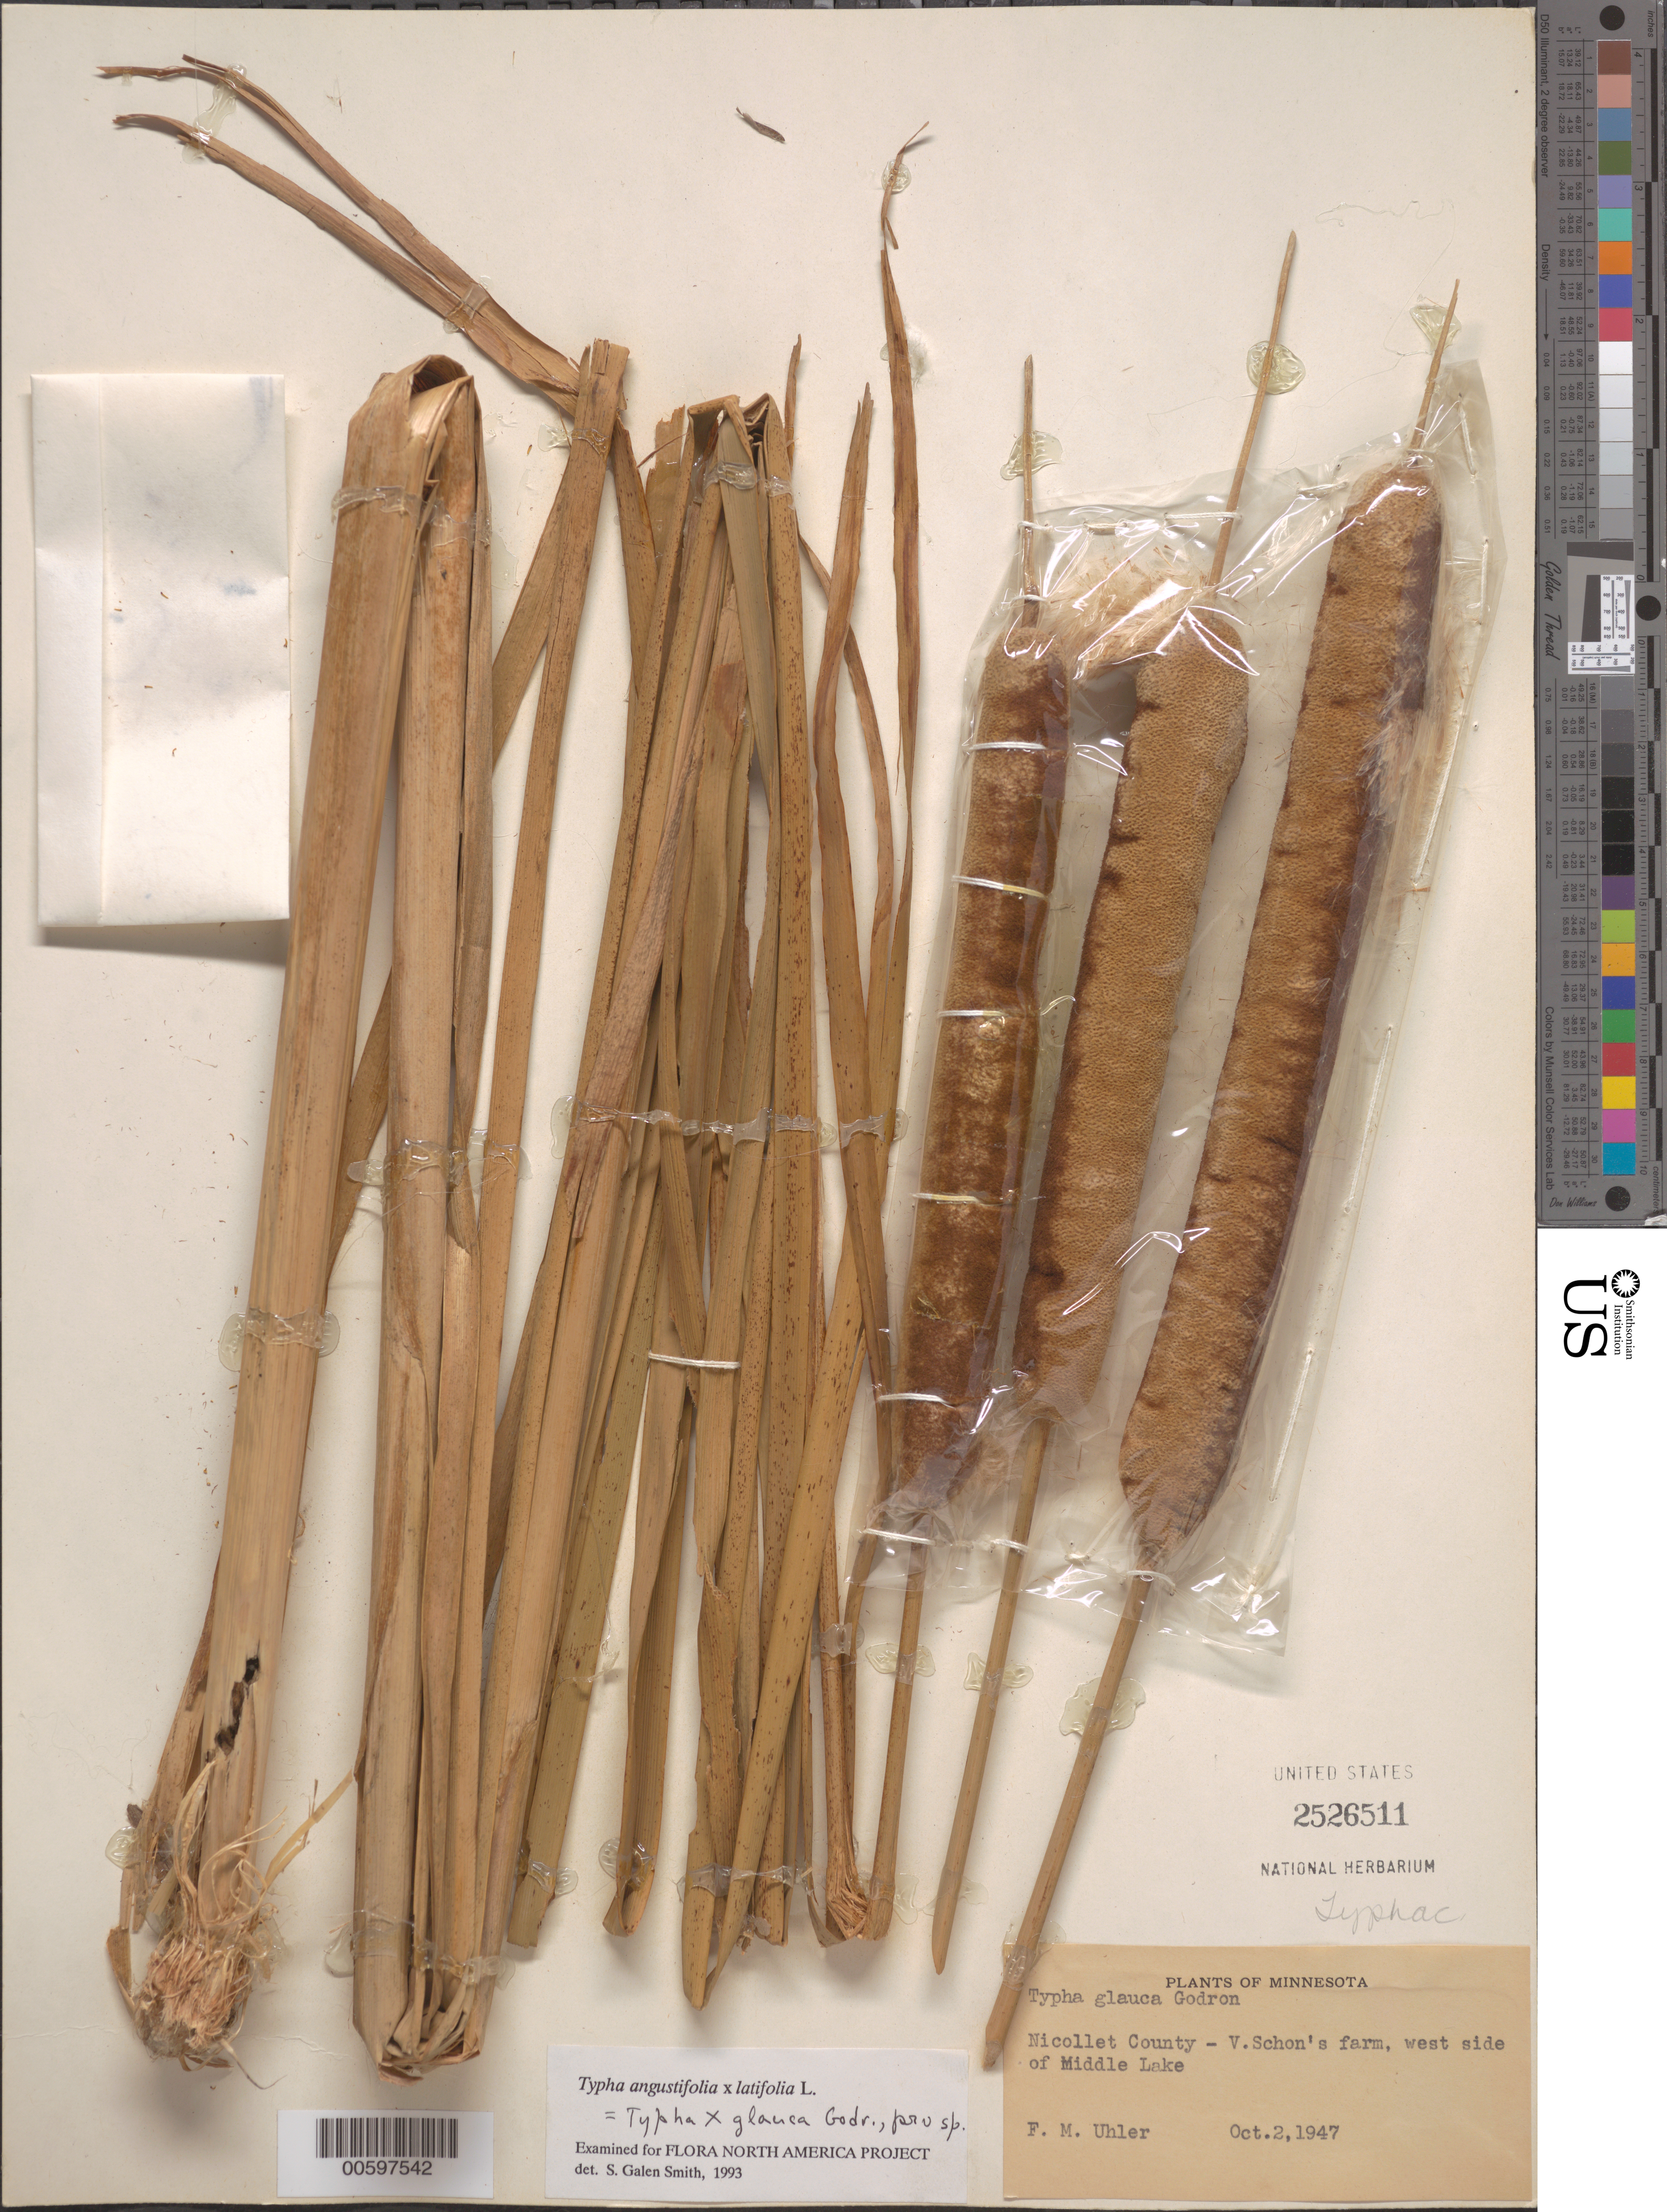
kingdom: Plantae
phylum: Tracheophyta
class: Liliopsida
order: Poales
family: Typhaceae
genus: Typha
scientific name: Typha glauca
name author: Godr.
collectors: F. M. Uhler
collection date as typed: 02 Oct 1947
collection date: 1947-10-02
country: United States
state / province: Minnesota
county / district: Nicollet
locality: V. Schon's Farm, W of Middle Lake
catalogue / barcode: US 2526511